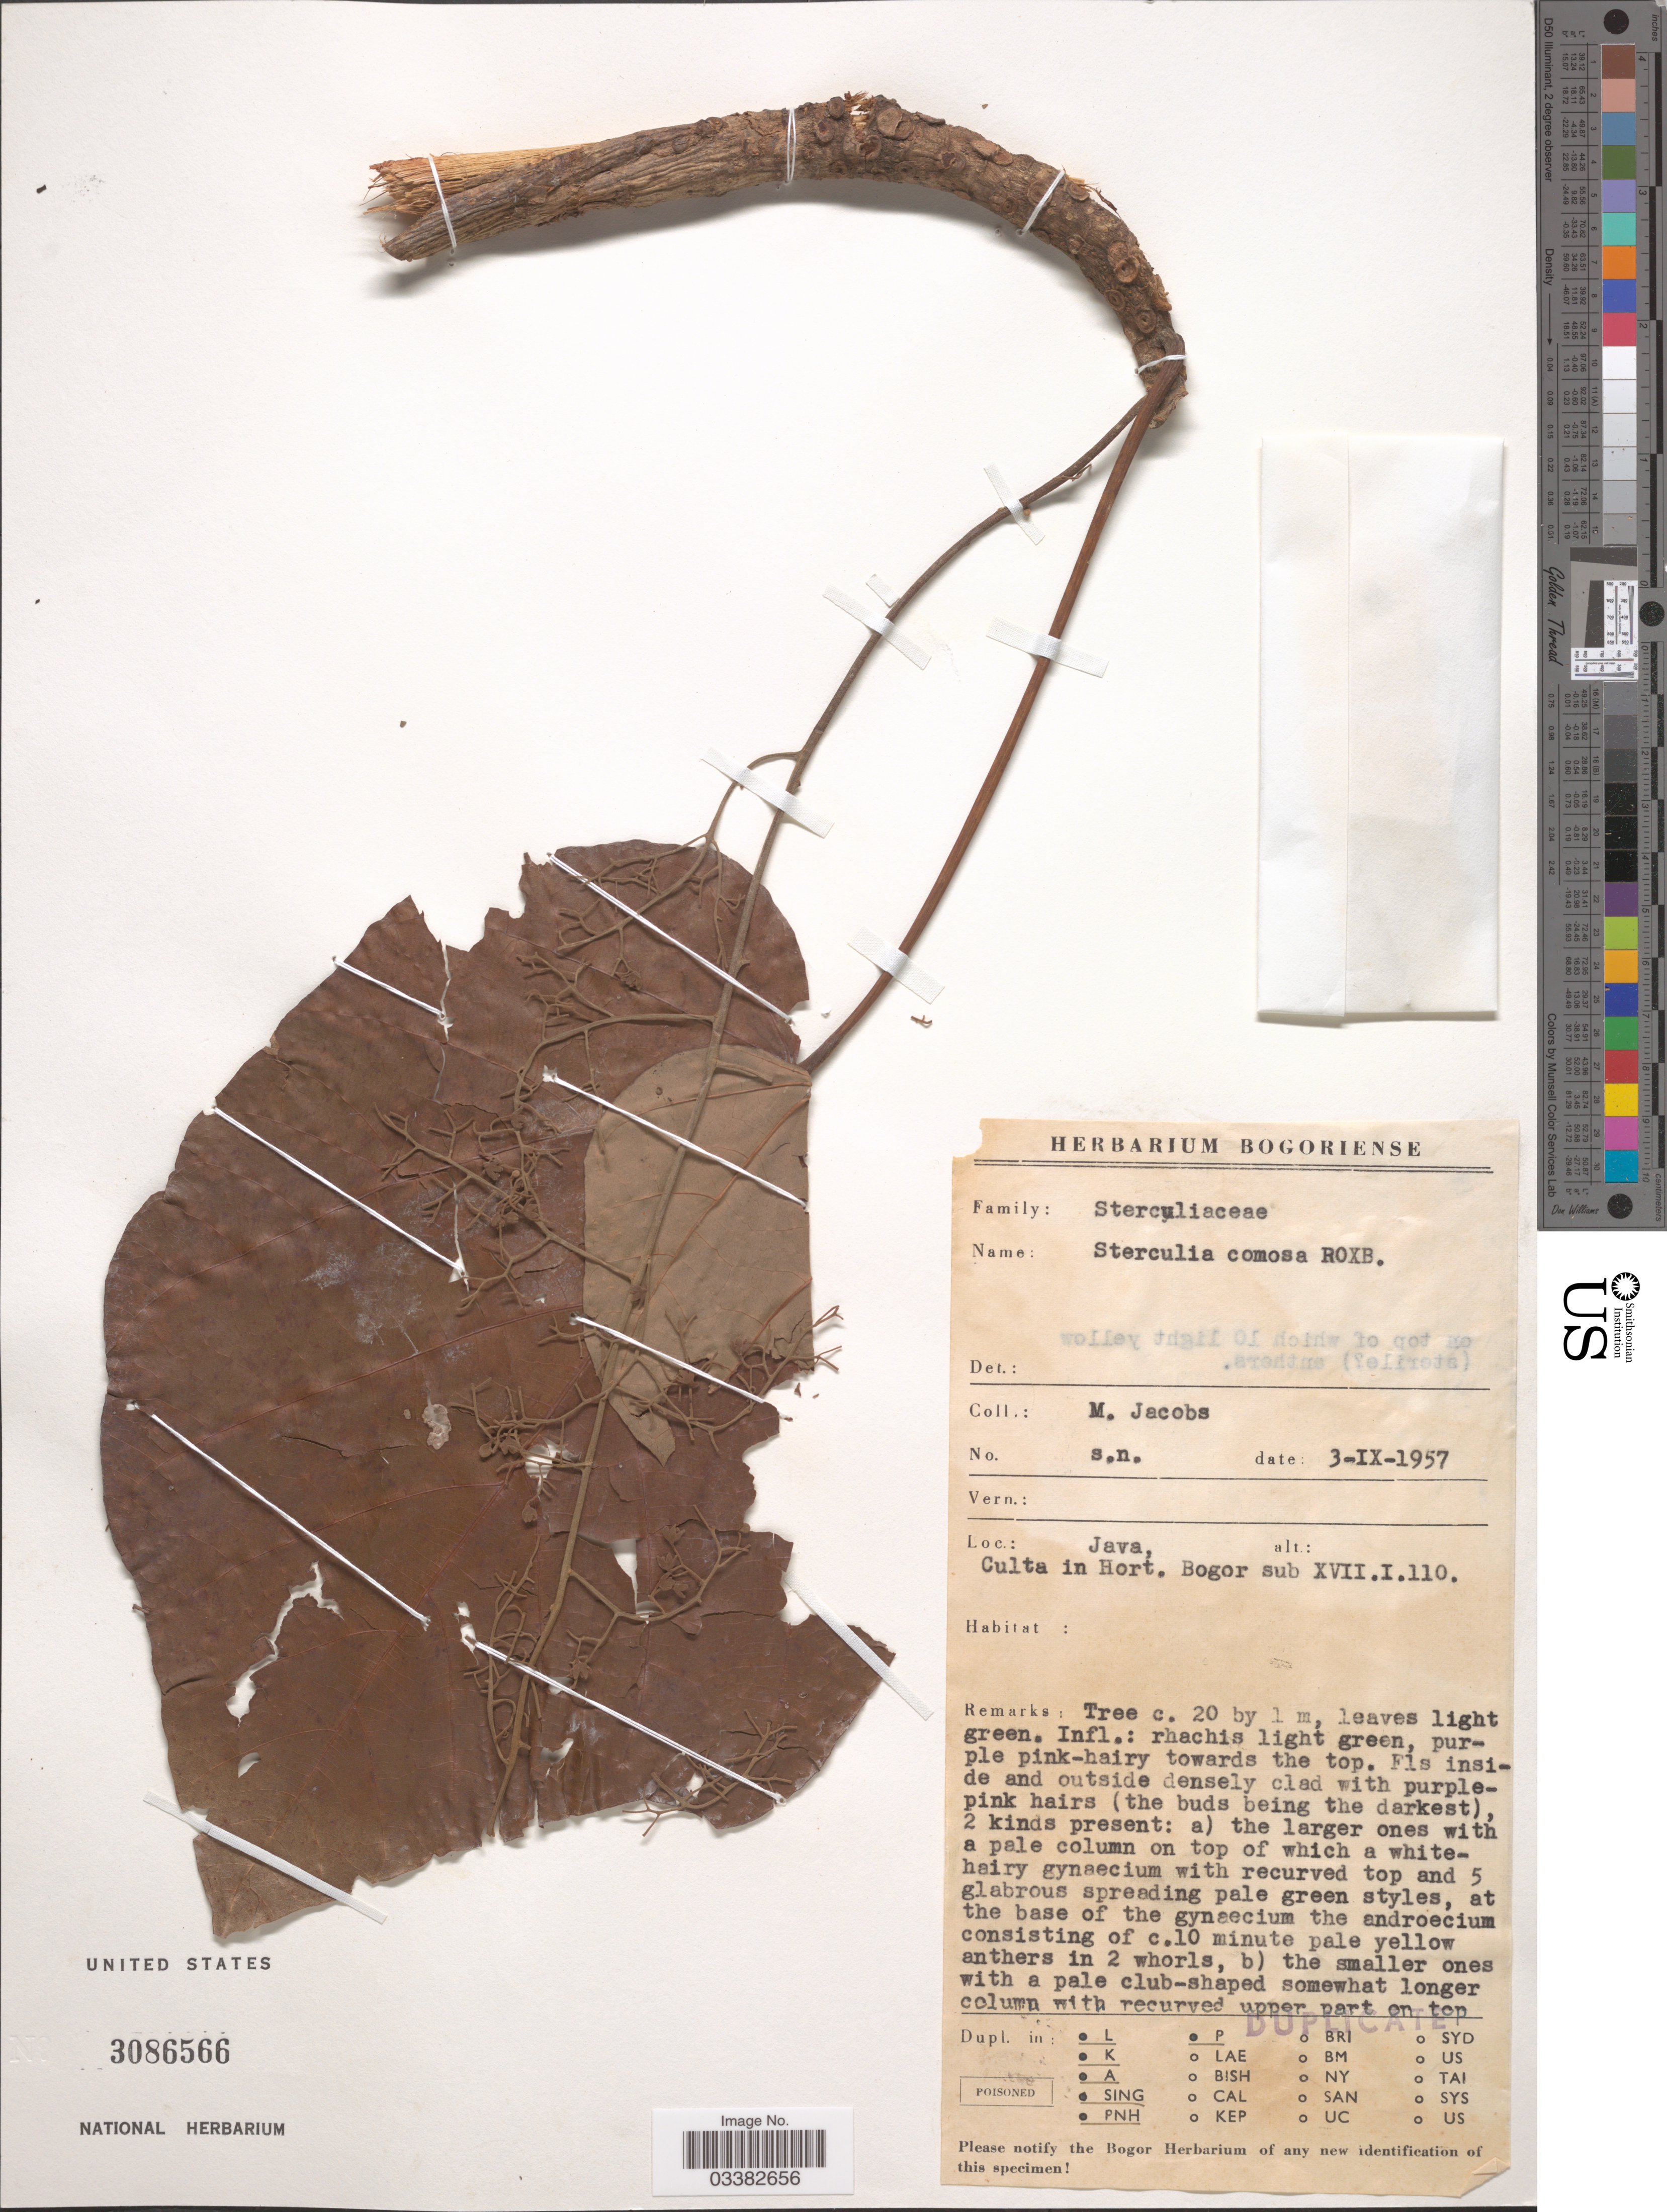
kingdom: Plantae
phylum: Tracheophyta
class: Magnoliopsida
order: Malvales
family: Malvaceae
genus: Sterculia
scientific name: Sterculia comosa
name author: Wall.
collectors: M. Jacobs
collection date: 1957-09-03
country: Indonesia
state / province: Java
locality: Culta in Hort. Bogor sub XVII.I.110.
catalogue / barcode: US 3086566